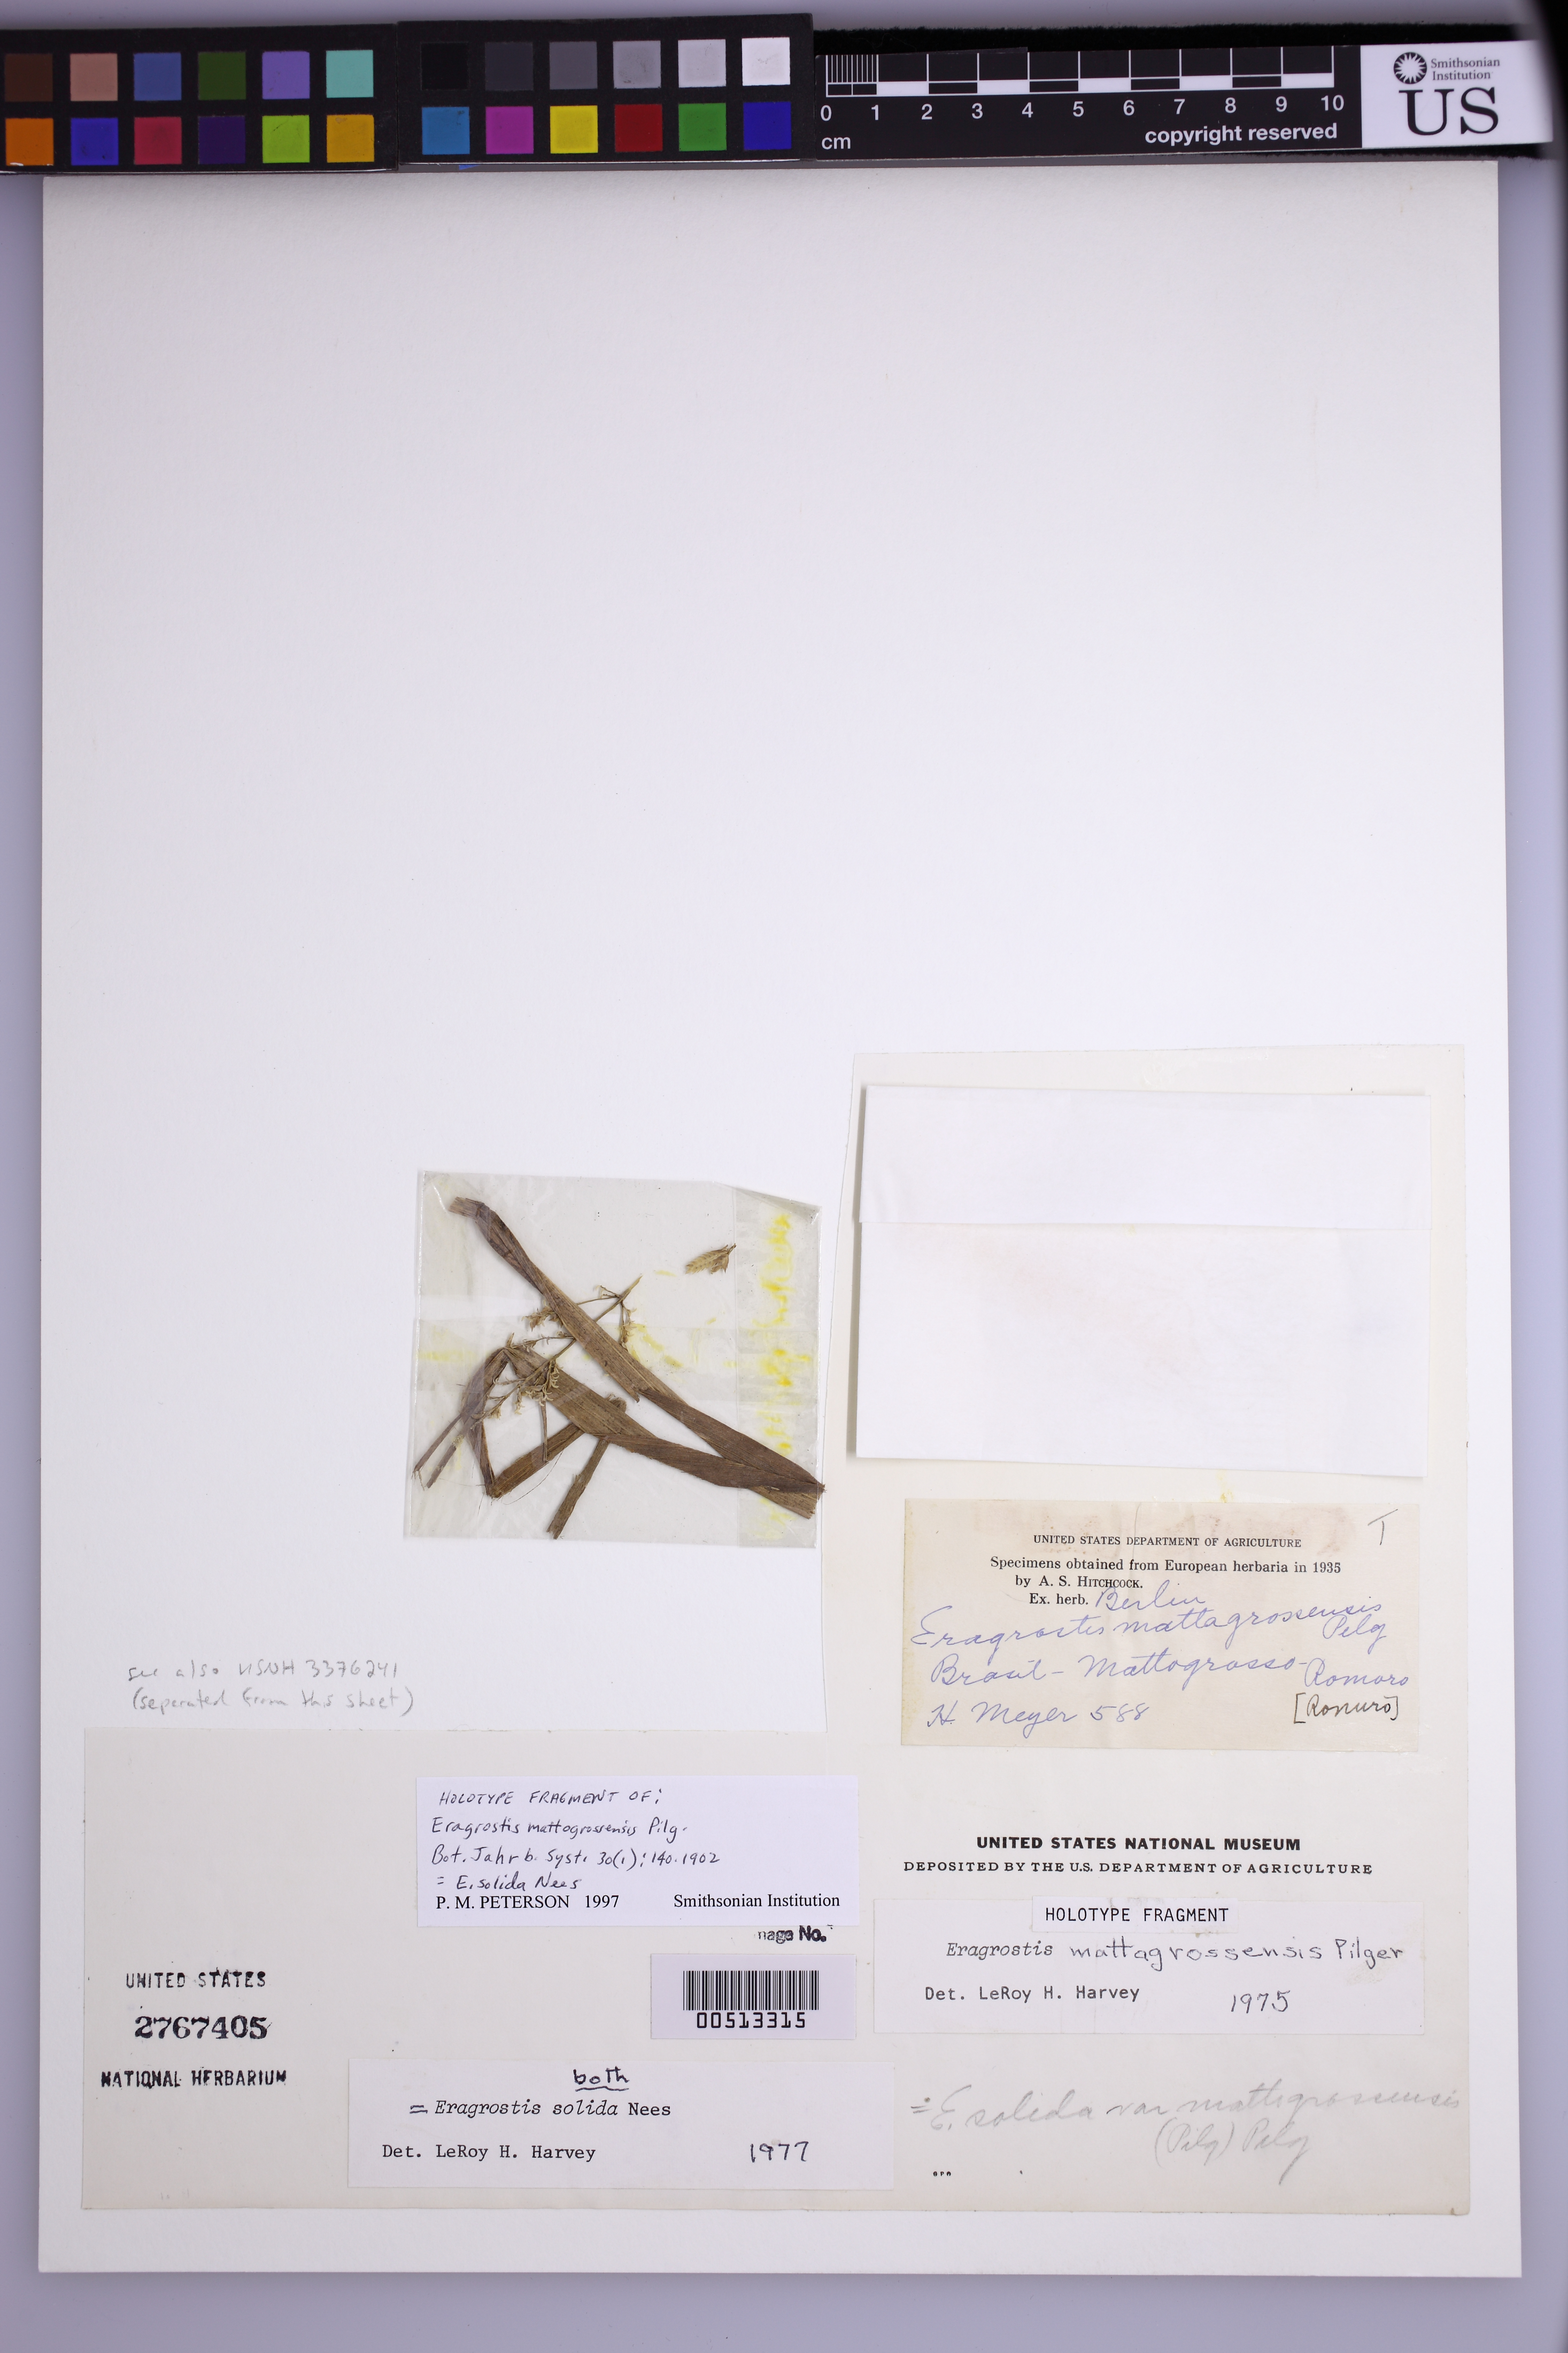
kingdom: Plantae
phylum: Tracheophyta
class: Liliopsida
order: Poales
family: Poaceae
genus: Eragrostis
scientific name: Eragrostis mattogrossensis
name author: Pilg.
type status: Isotype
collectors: H. Meyer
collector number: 588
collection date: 1899-05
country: Brazil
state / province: Mato Grosso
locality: Ronuro.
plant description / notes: Fragmentary material of (holo) type specimen ex herb. Berlin.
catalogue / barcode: US 2767405